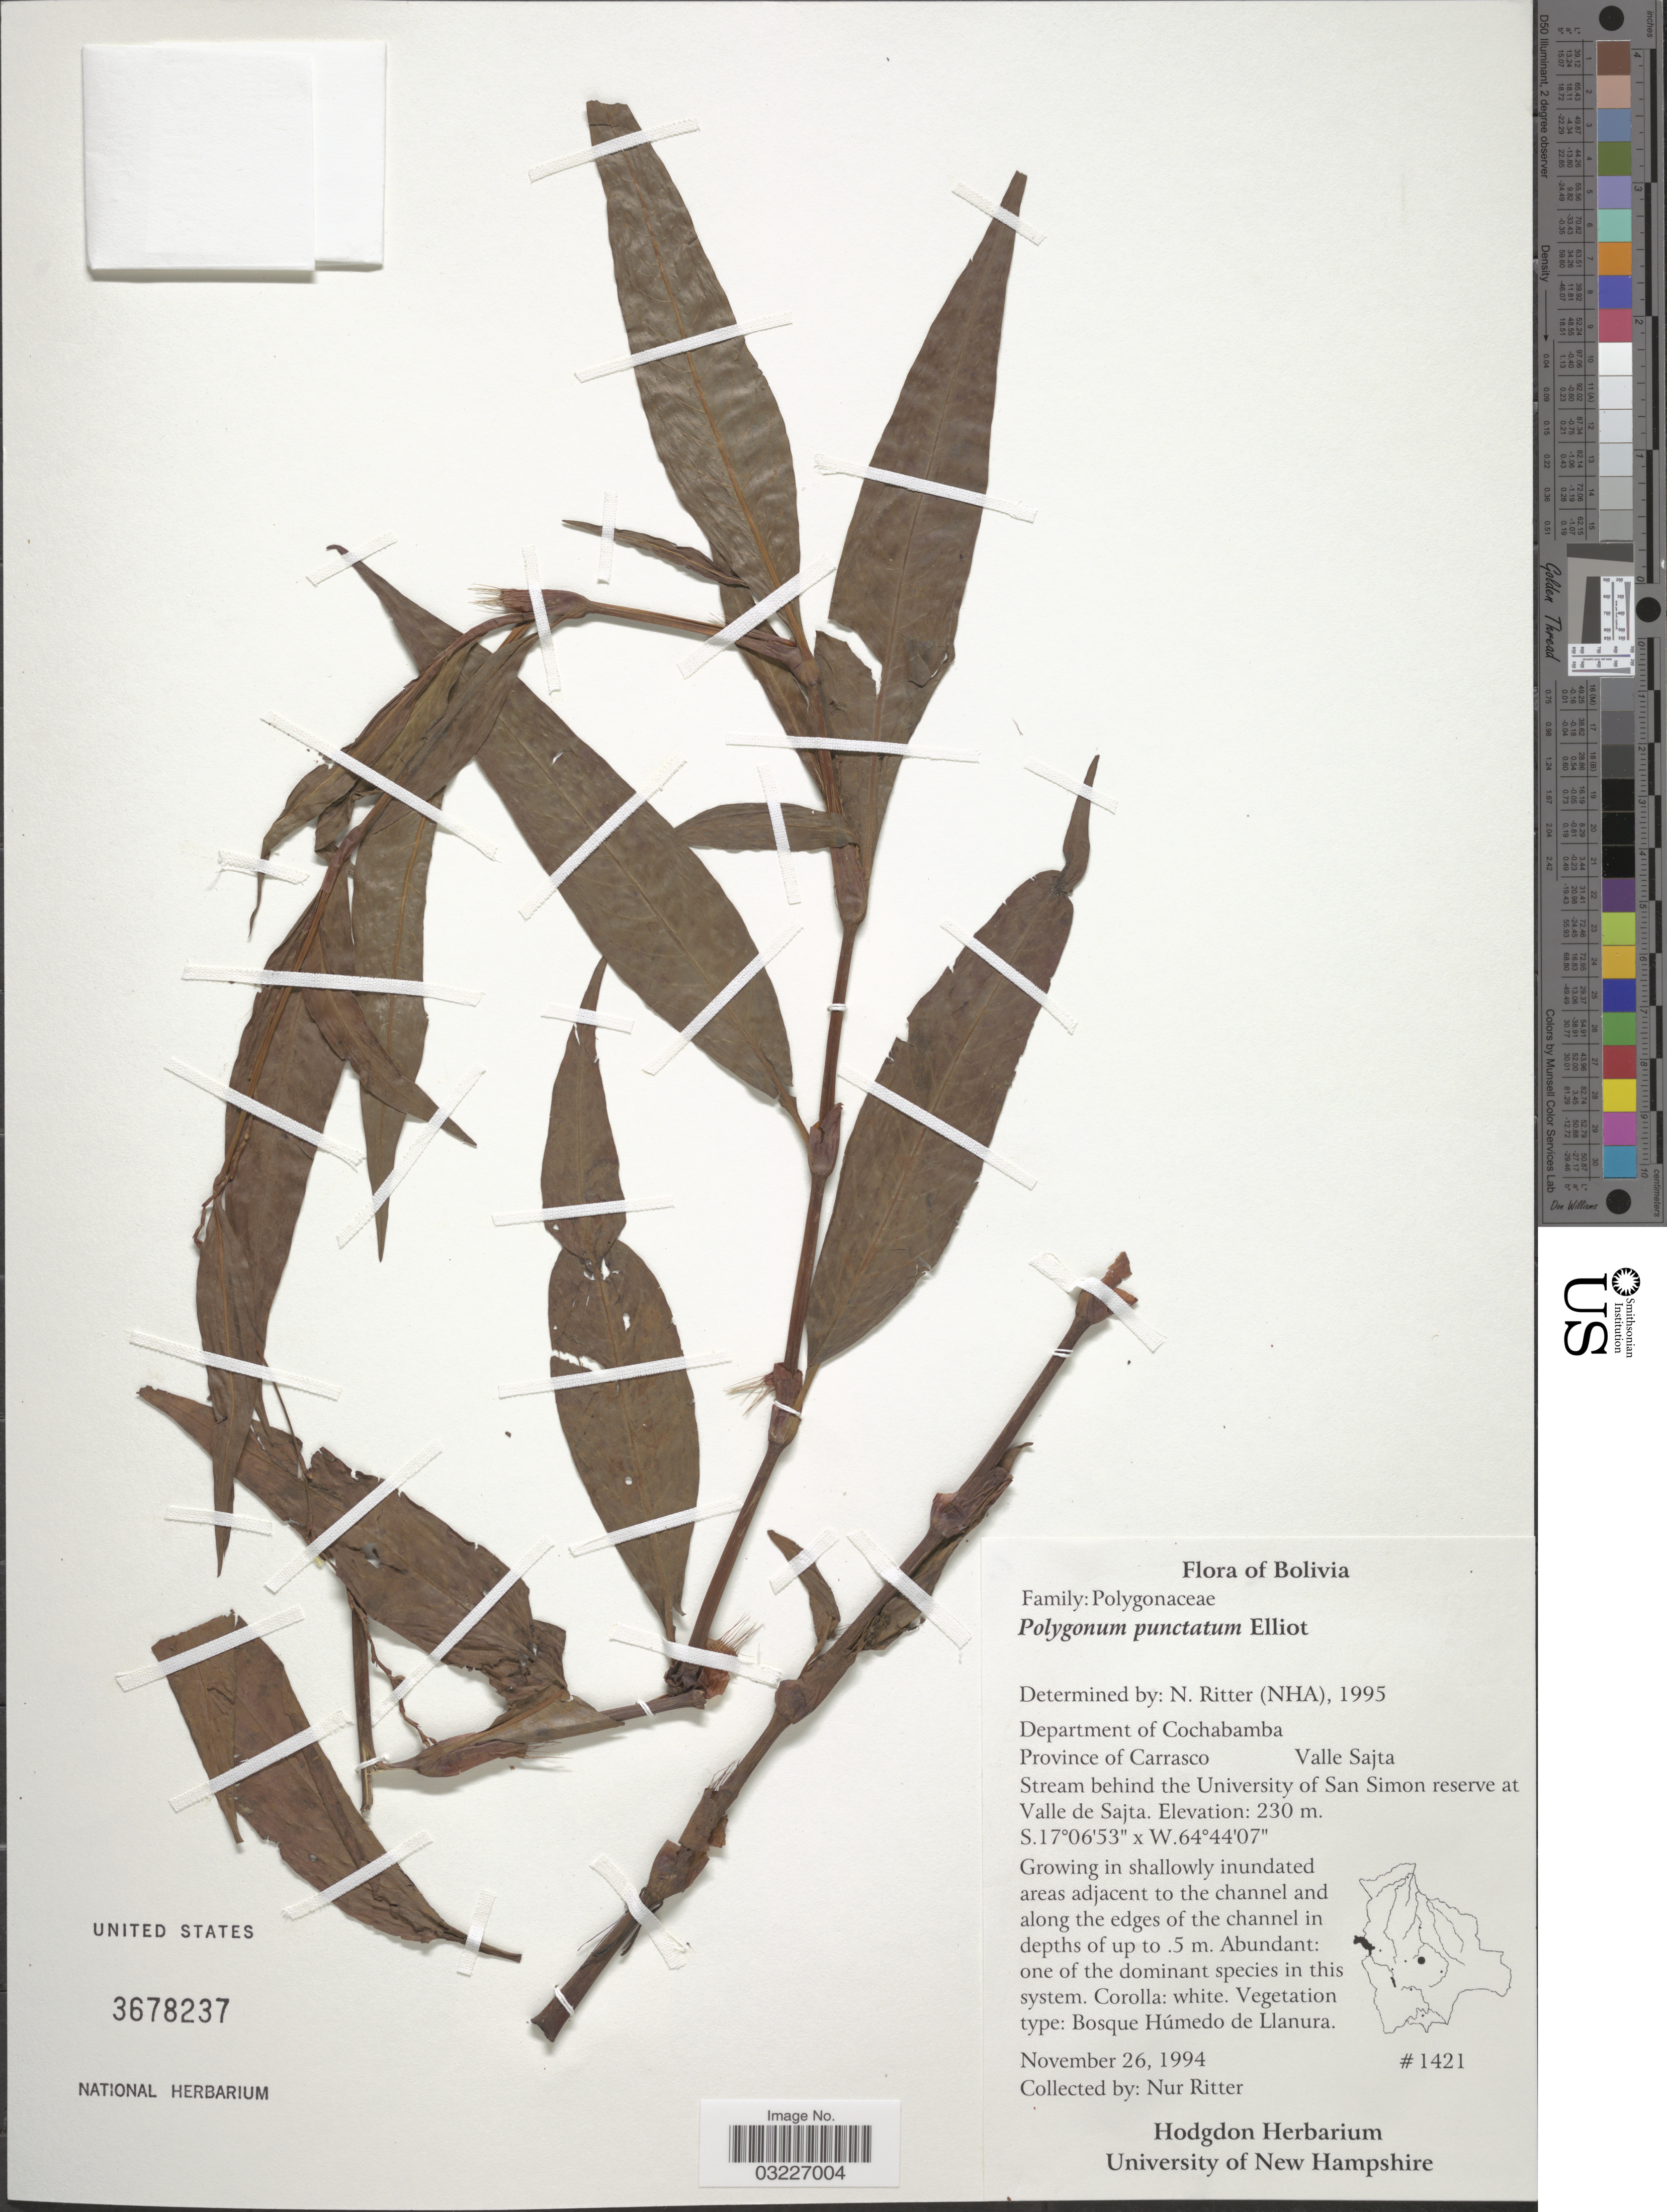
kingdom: Plantae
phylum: Tracheophyta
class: Magnoliopsida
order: Caryophyllales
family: Polygonaceae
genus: Polygonum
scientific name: Polygonum opelousanum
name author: Riddell ex Small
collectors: N. Ritter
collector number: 1421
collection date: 1994-11-26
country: Bolivia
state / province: Cochabamba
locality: Department of Chochabamba, Province of Carrasco, Valle Sajta, Stream behind the University of San Simon reserve at Valle de Sajta.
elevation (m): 230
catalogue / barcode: US 3678237